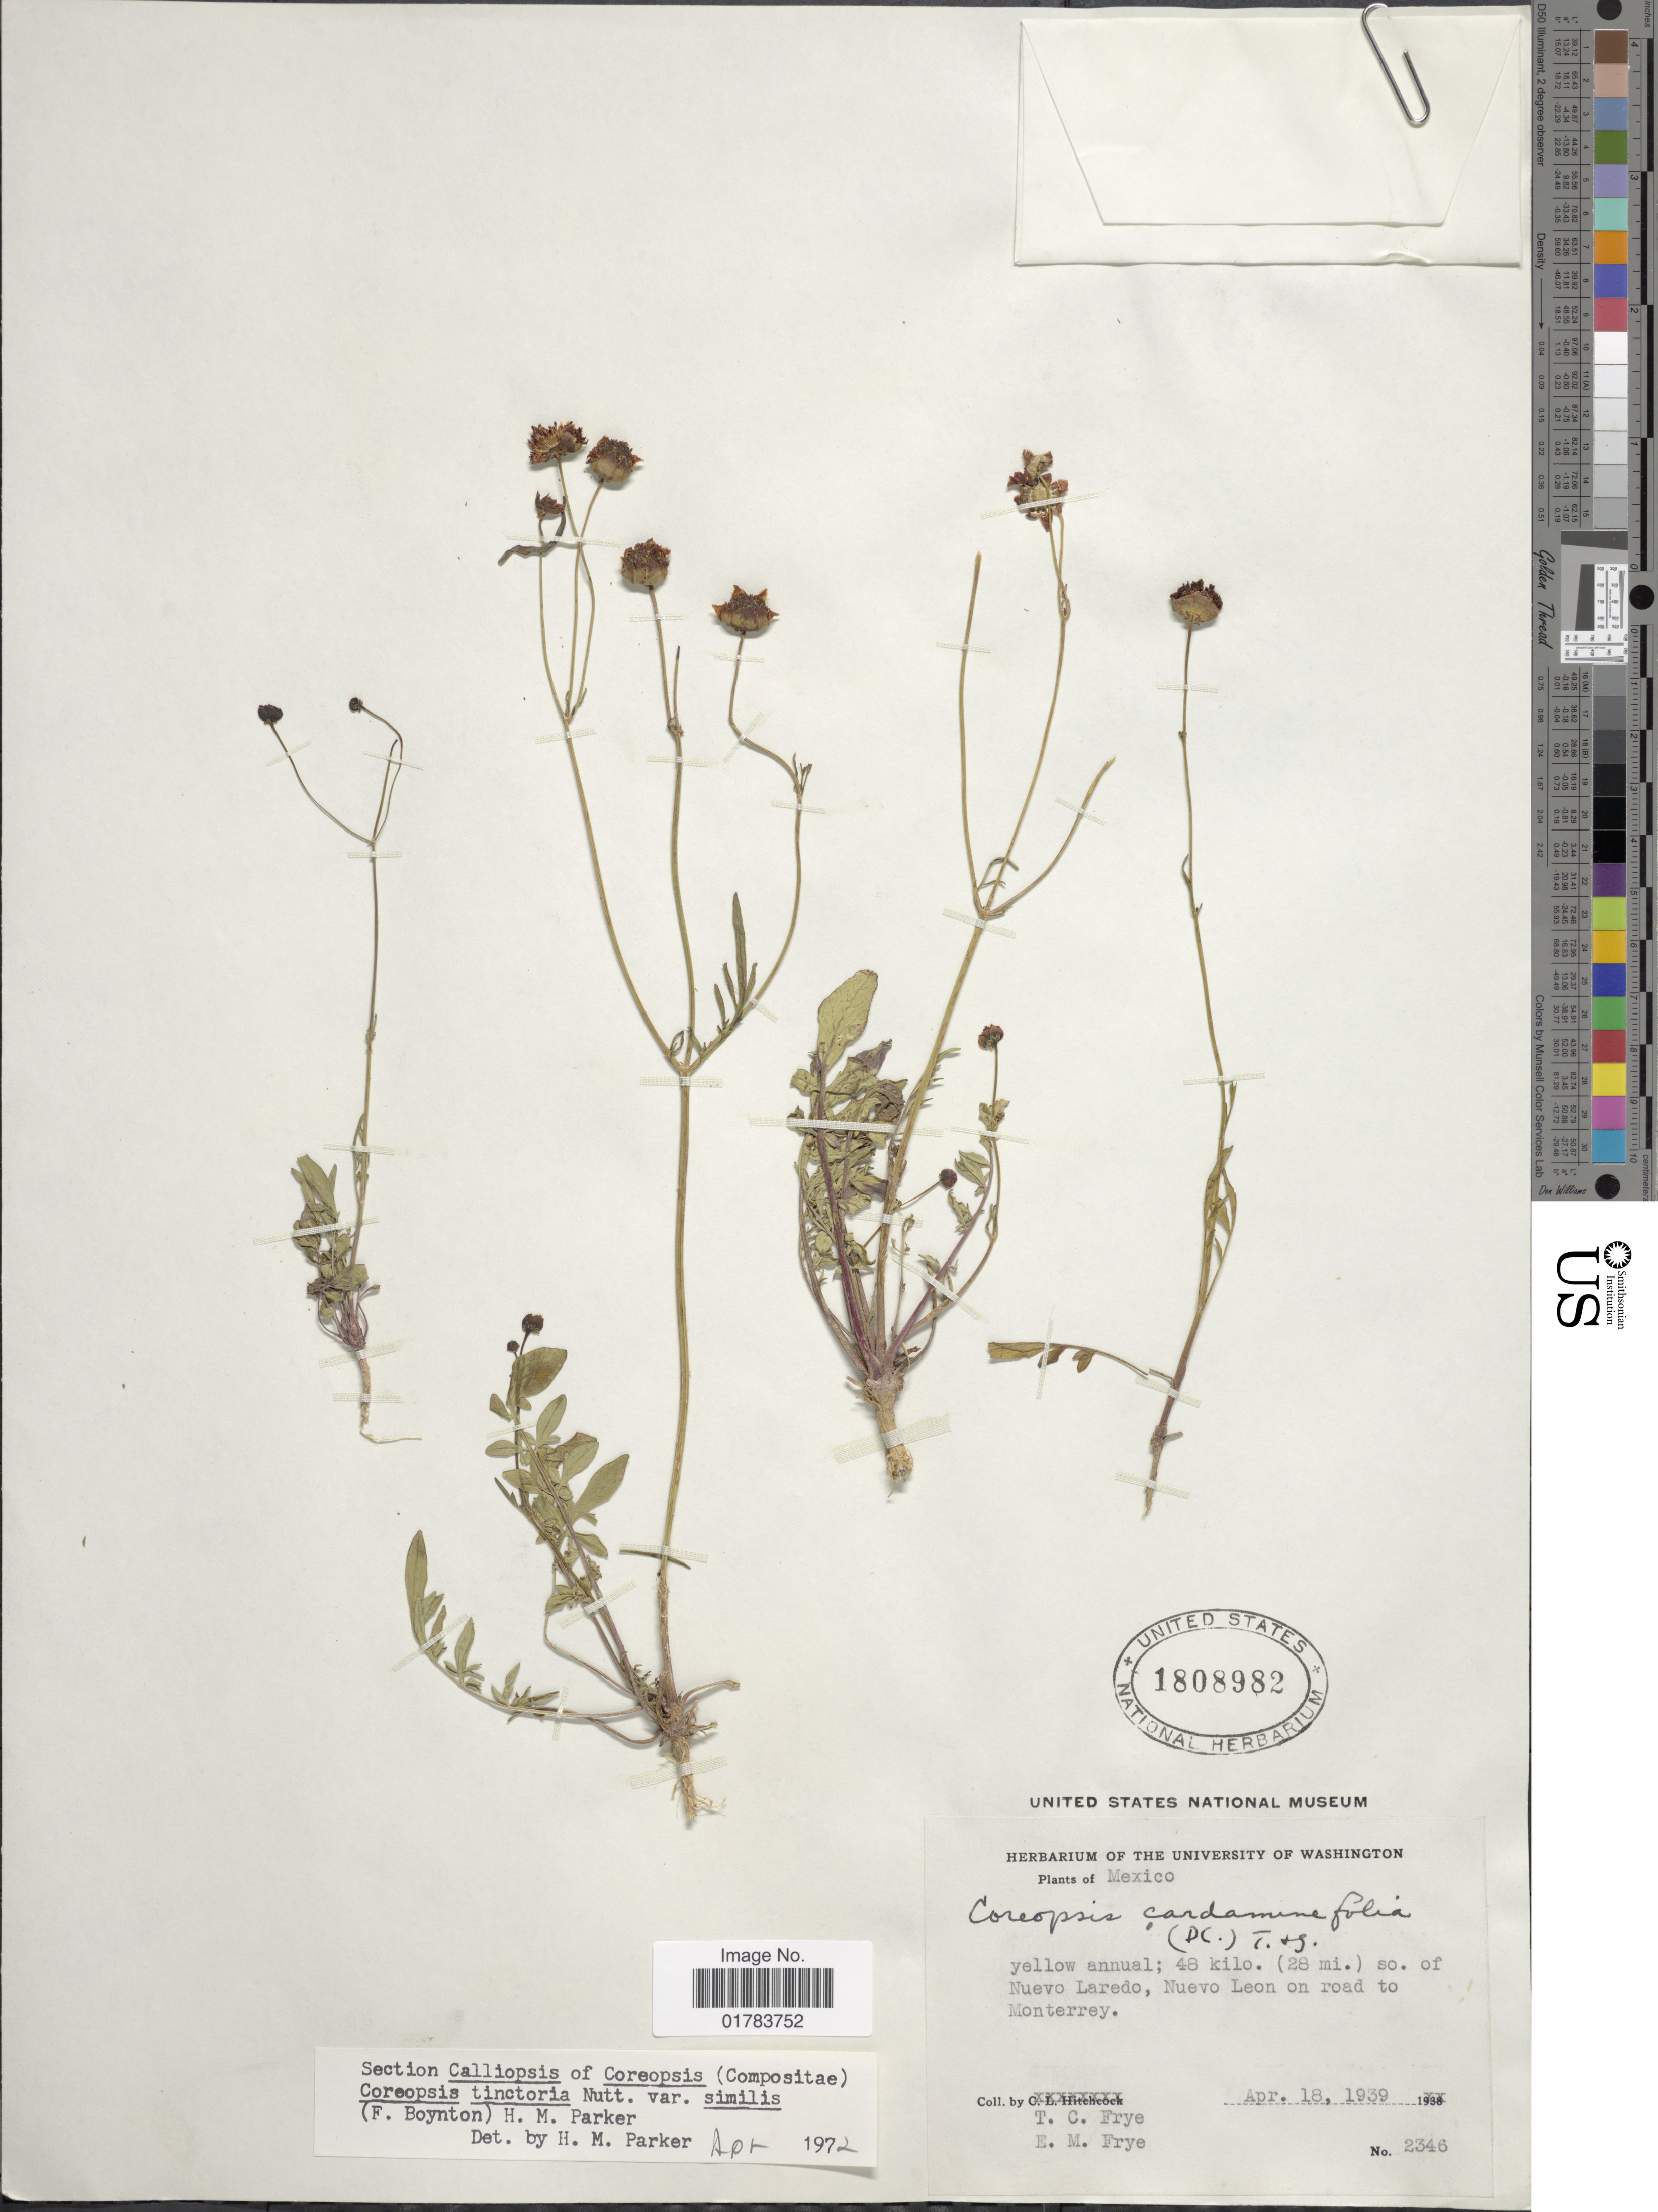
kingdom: Plantae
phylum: Tracheophyta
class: Magnoliopsida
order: Asterales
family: Asteraceae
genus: Coreopsis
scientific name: Coreopsis tinctoria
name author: Nutt.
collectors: T. C. Frye & E. Frye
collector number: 2346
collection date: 1939-04-18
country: Mexico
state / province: Nuevo León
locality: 48 kilo. (28 mi.) so. of Nuevo Laredo, Nuevo Leon on road to Monterrey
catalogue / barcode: US 1808982